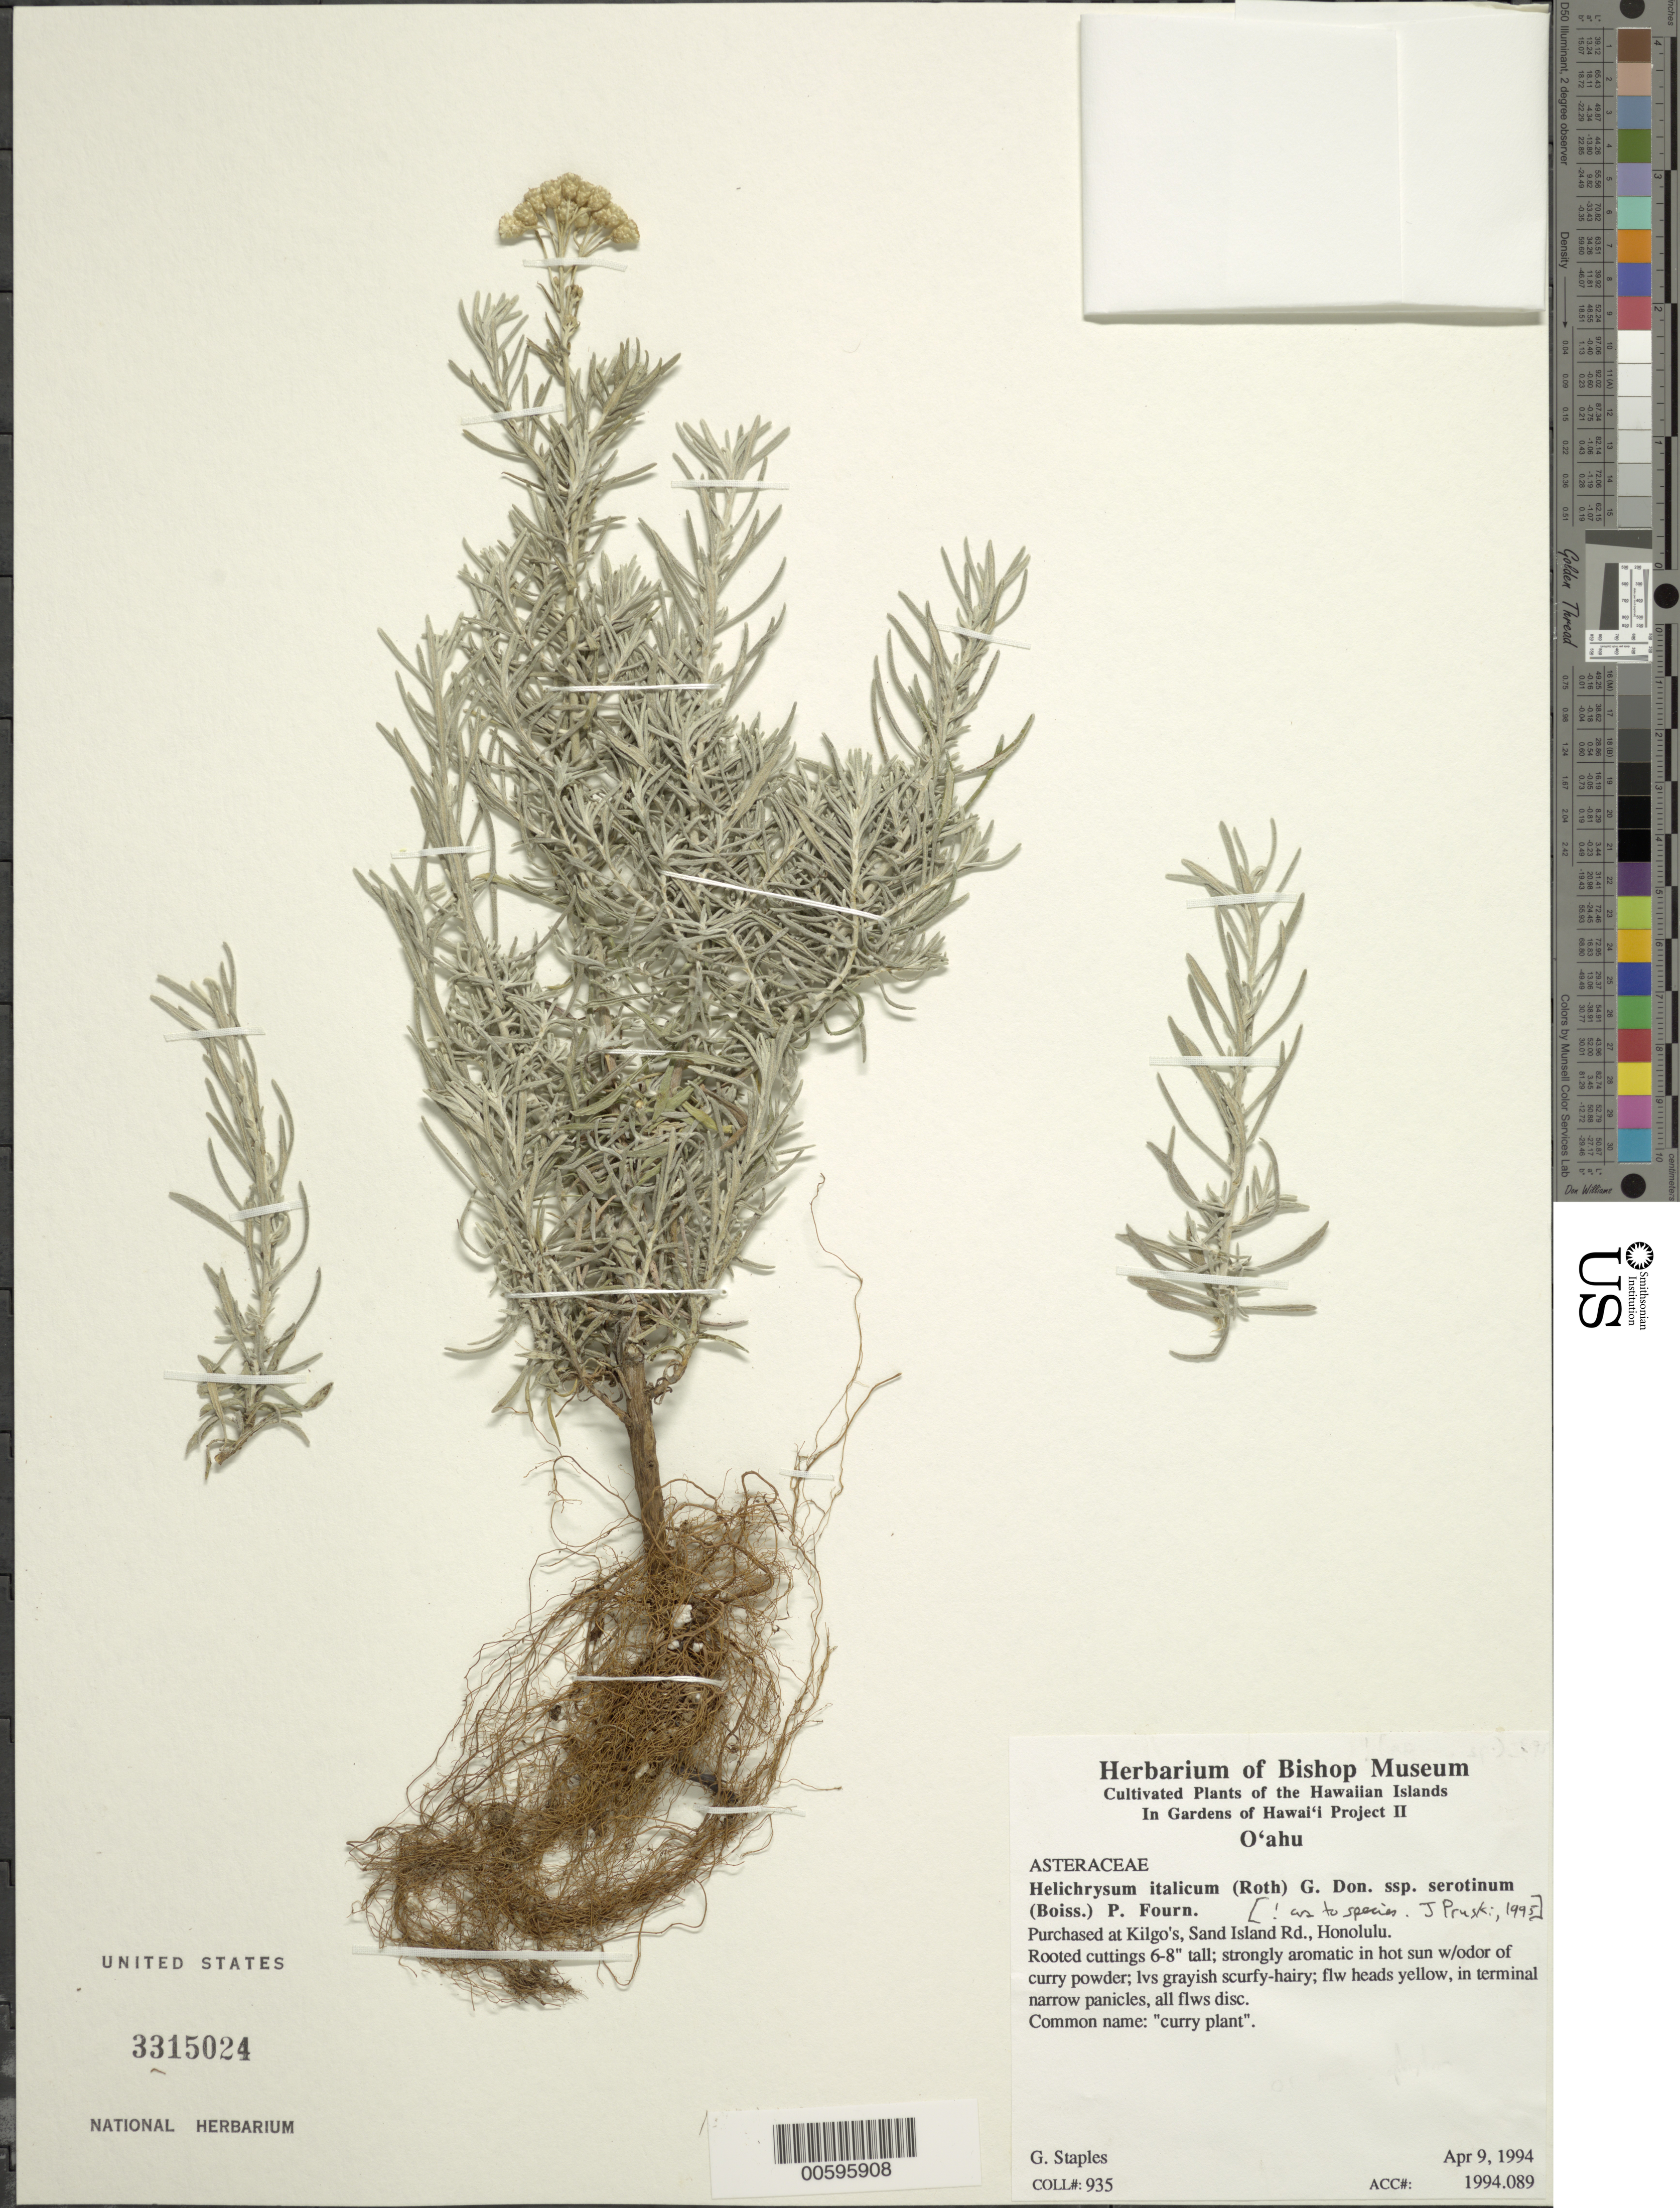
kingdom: Plantae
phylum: Tracheophyta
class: Magnoliopsida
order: Asterales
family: Asteraceae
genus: Helichrysum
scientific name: Helichrysum italicum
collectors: G. Staples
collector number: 935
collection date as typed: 9 Apr 1994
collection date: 1994-04-09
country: United States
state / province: Hawaii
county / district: Honolulu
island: Oahu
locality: Purchased at Kilgo's, Sand Island Rd, Honolulu.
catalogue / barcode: US 3315024